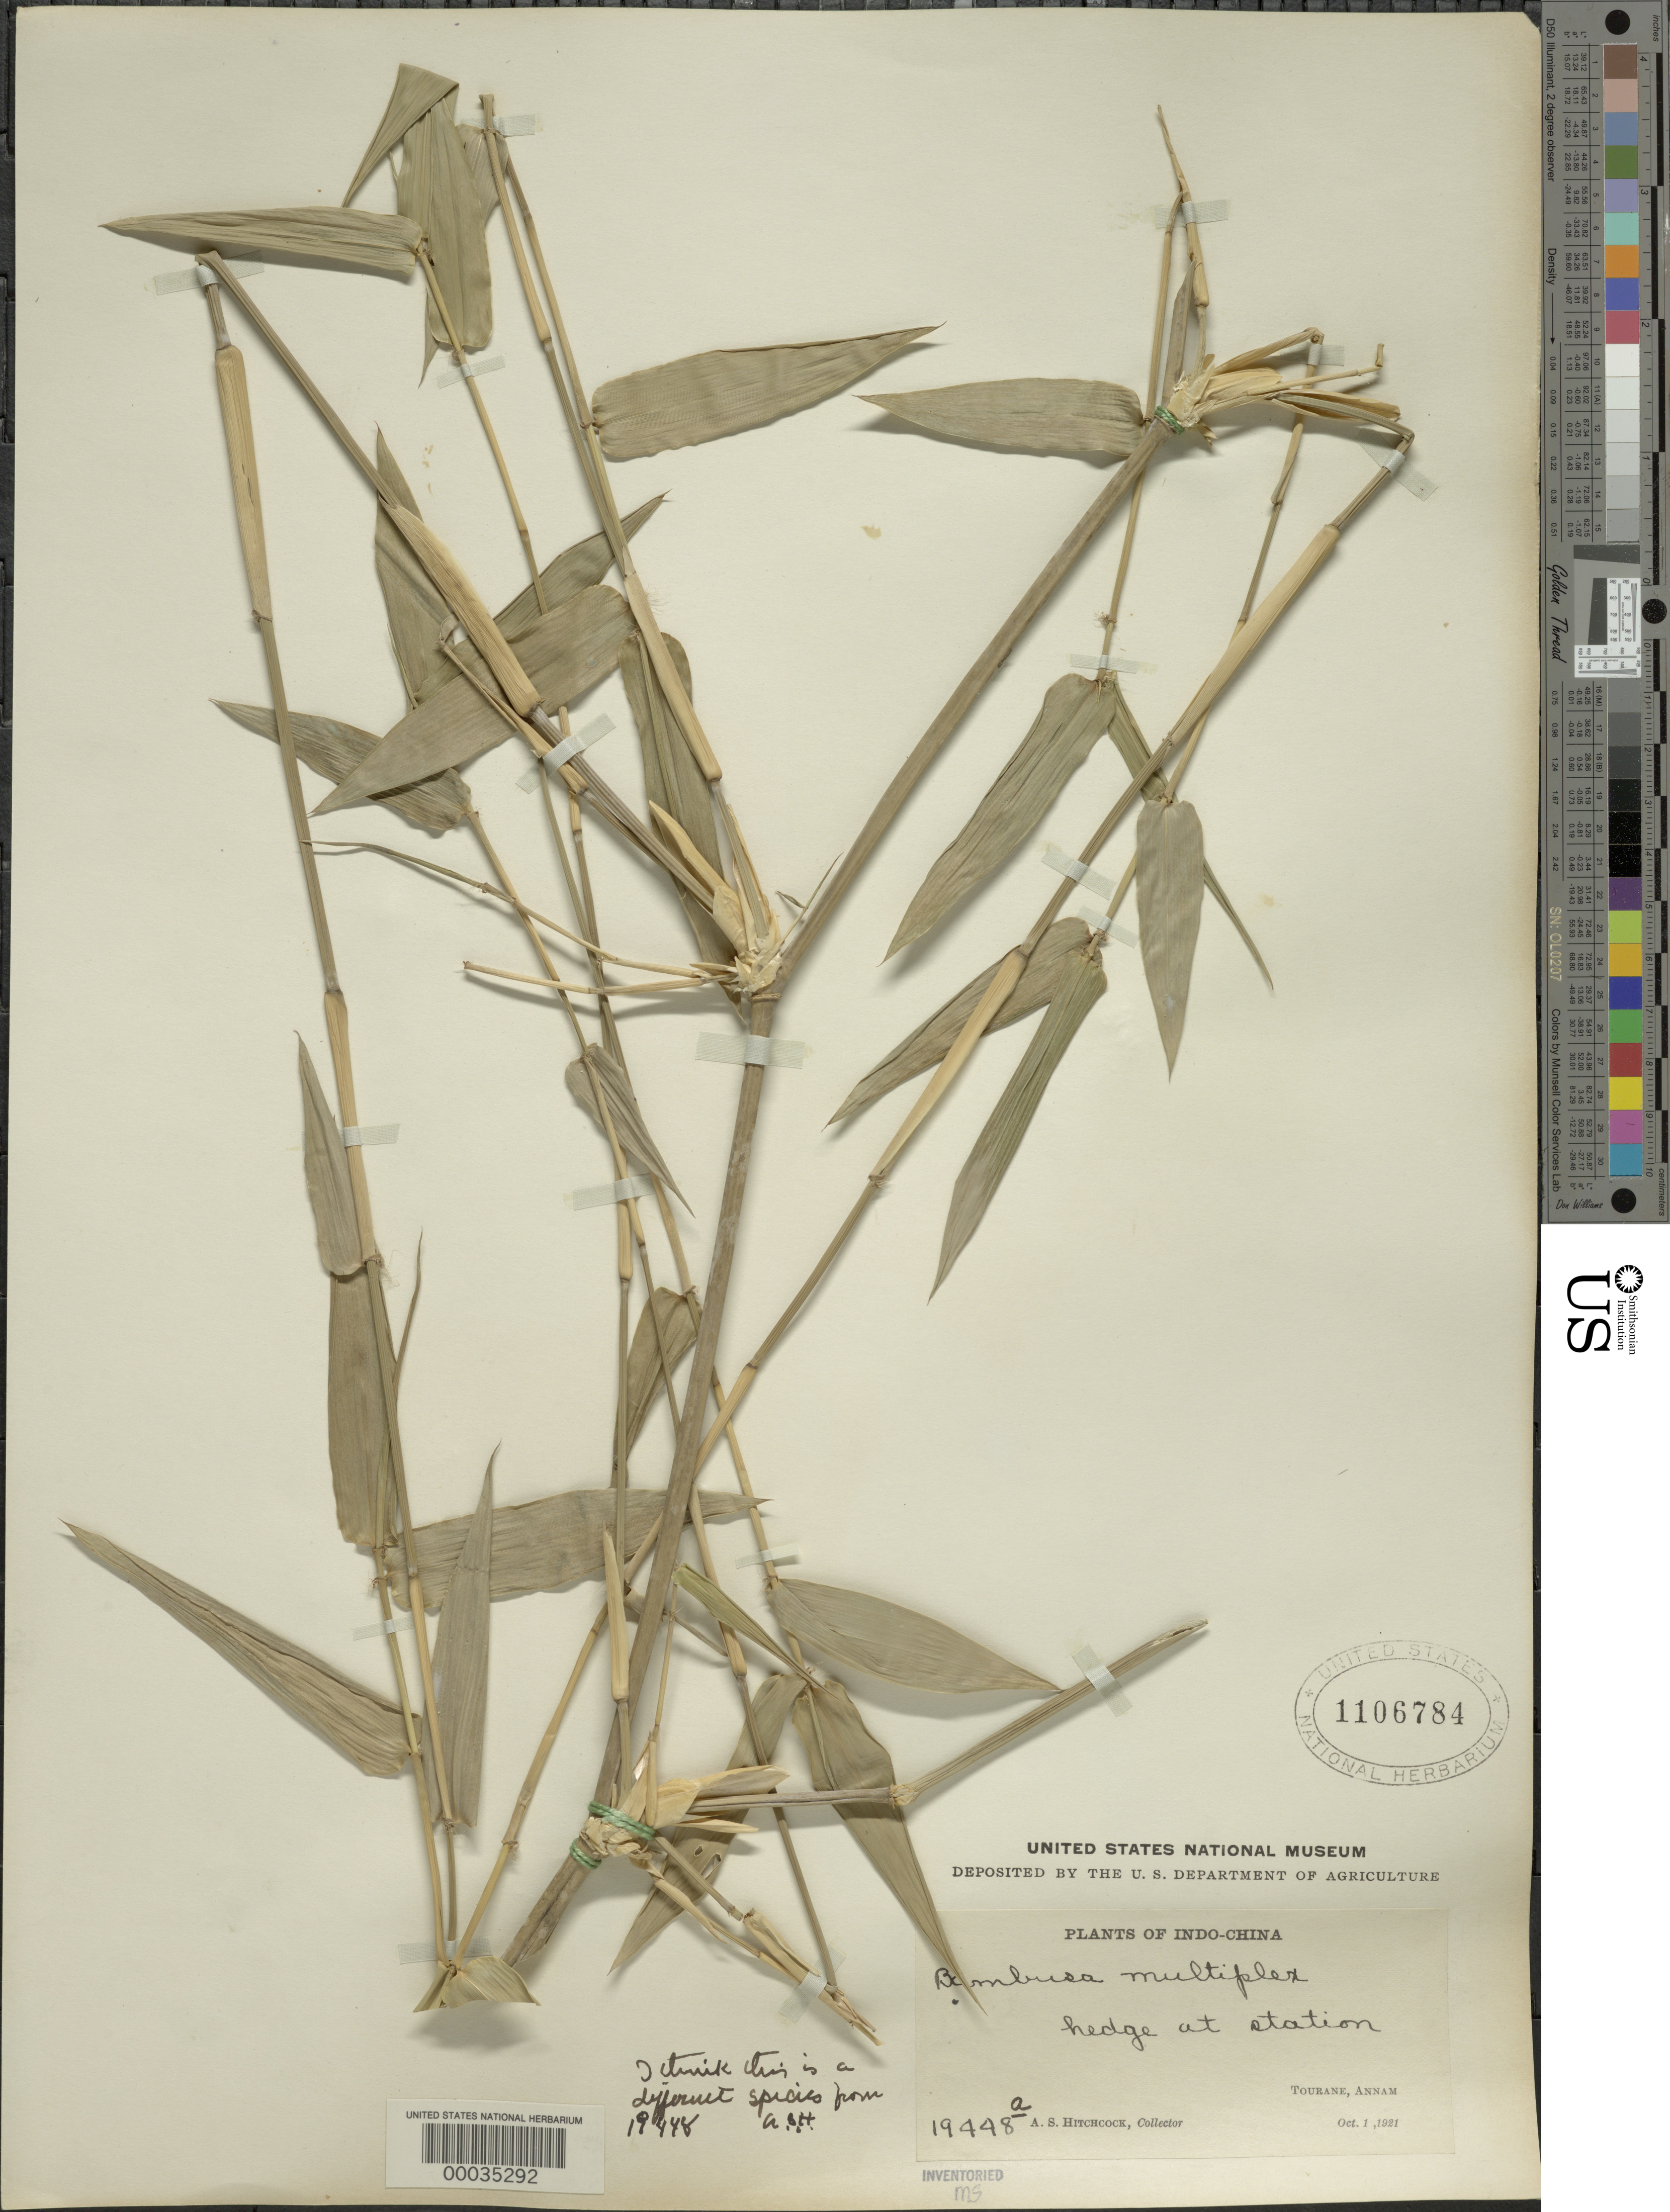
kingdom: Plantae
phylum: Tracheophyta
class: Liliopsida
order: Poales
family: Poaceae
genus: Bambusa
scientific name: Bambusa sp.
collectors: A. S. Hitchcock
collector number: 19448 A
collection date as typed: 01 Oct 1921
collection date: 1921-10-01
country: Vietnam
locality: Plants of indo-china, annam, tourane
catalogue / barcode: US 1106784